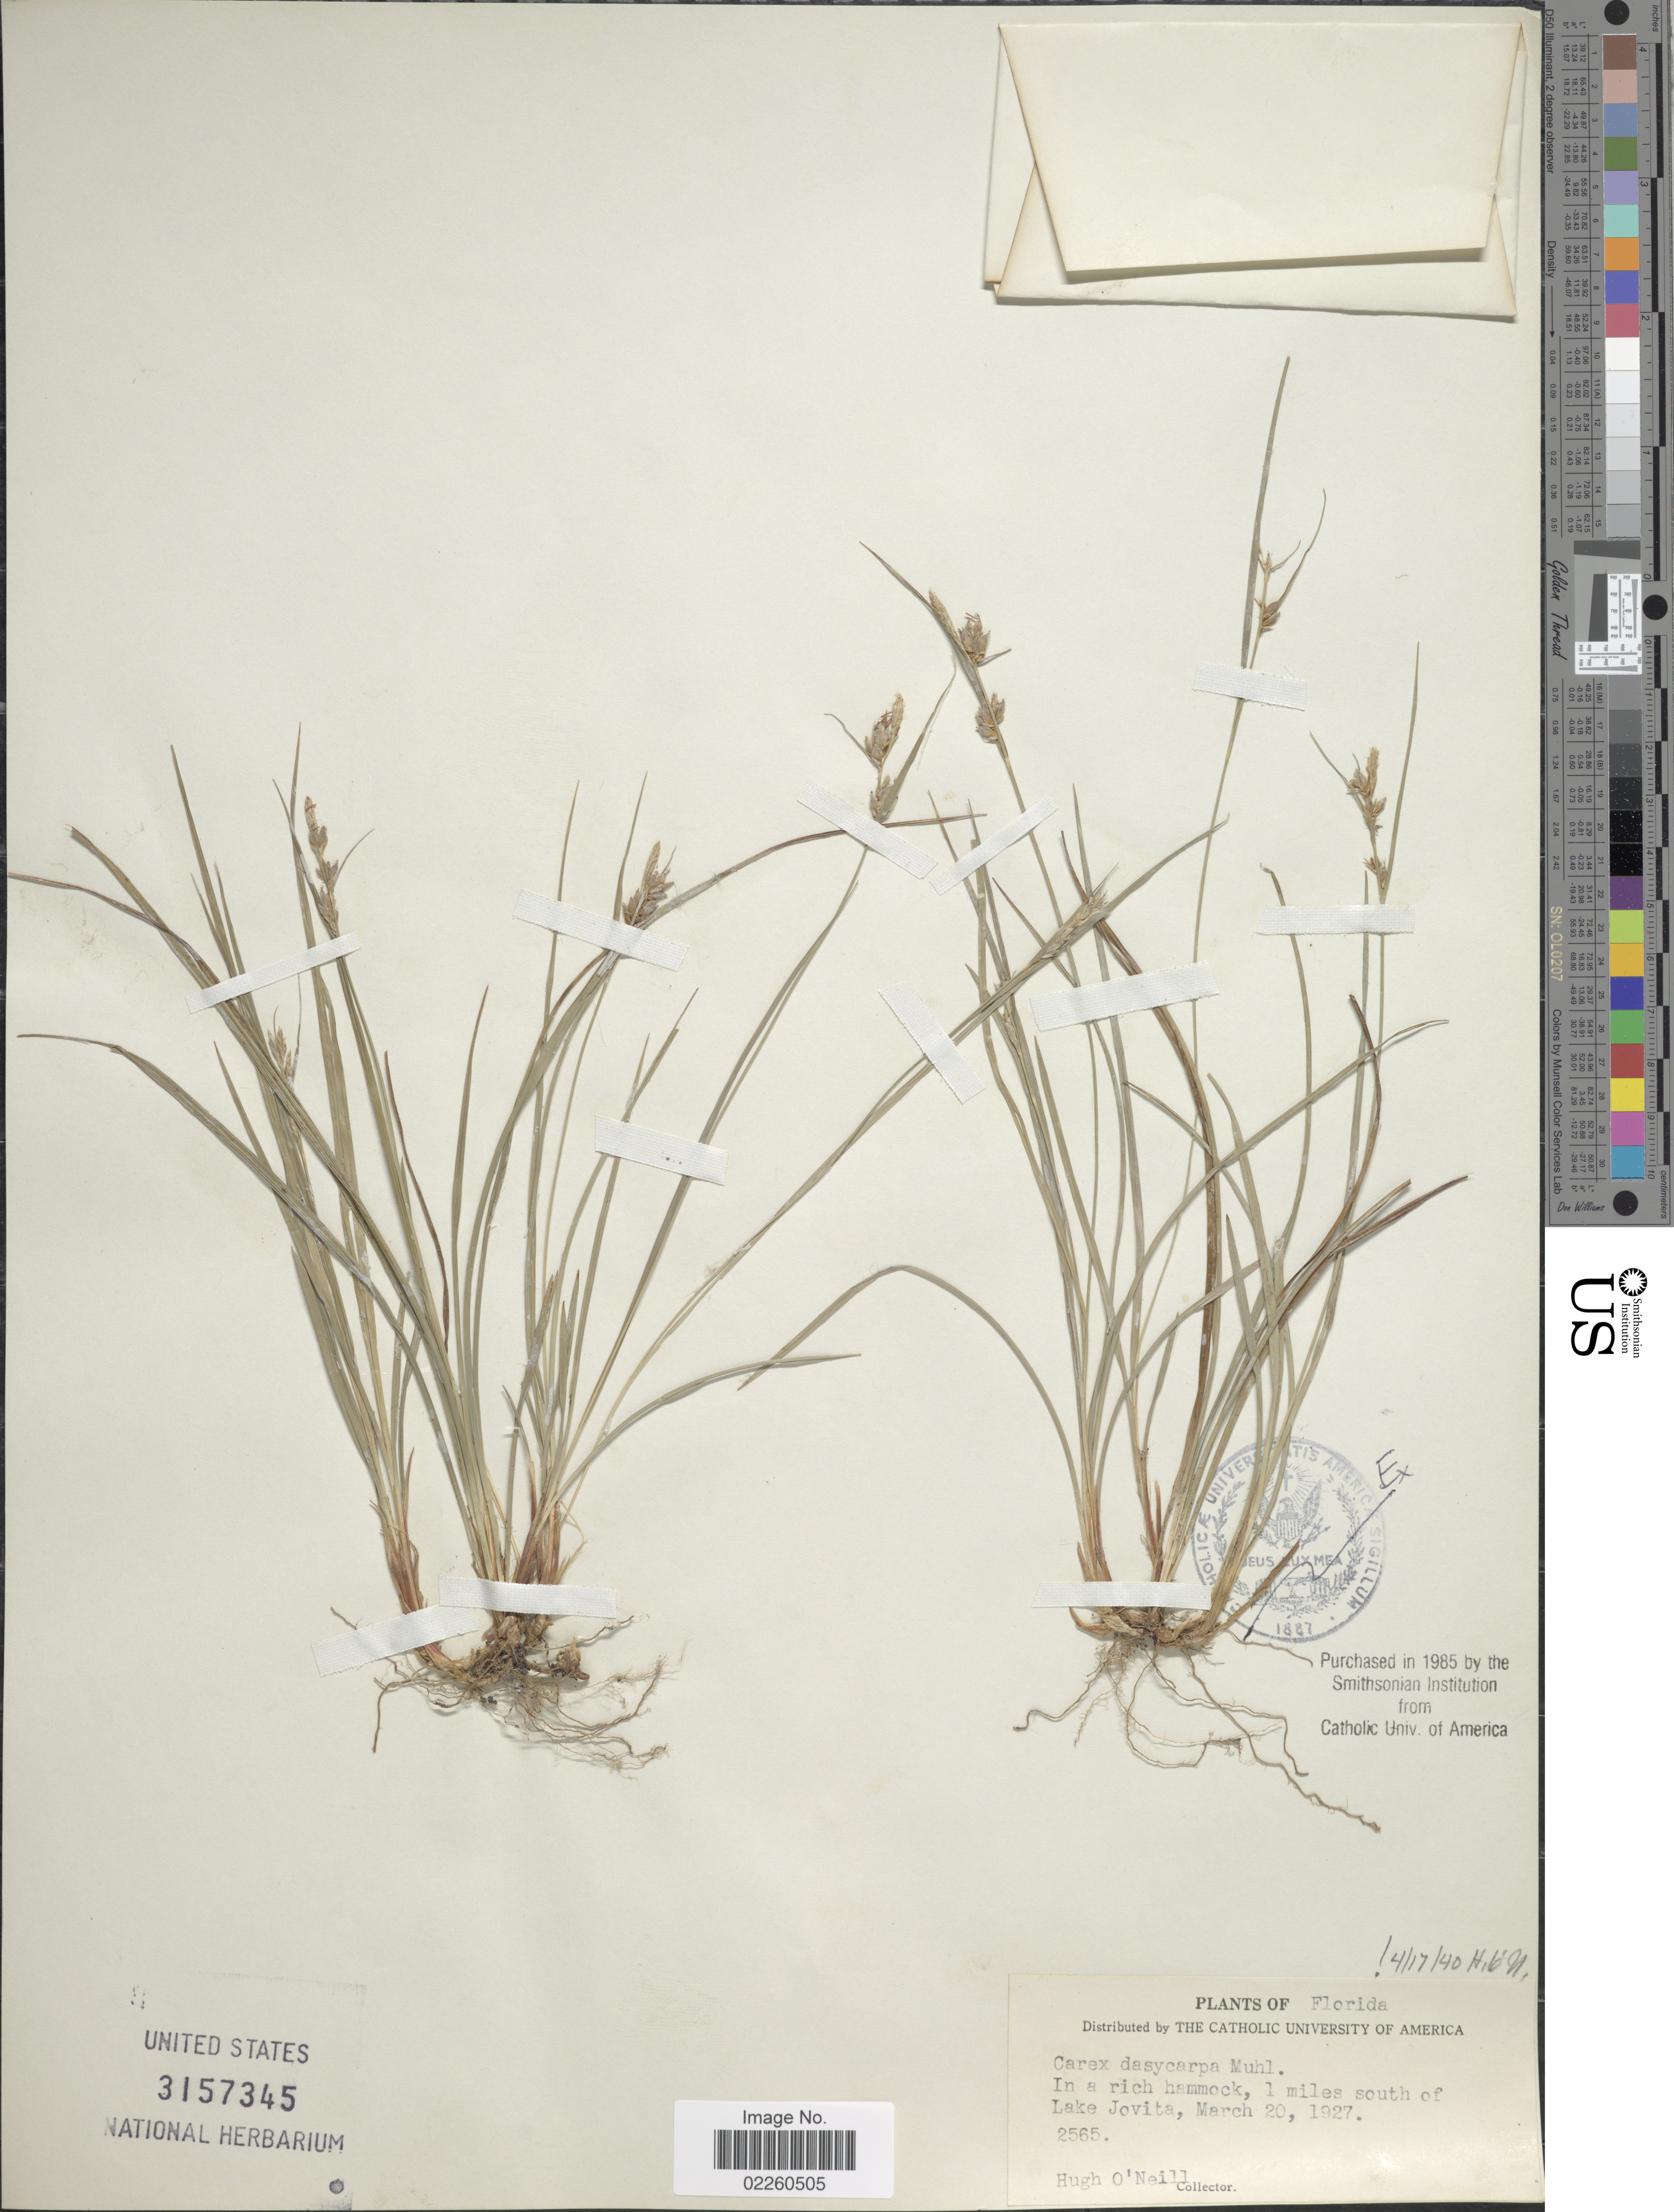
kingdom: Plantae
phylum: Tracheophyta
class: Liliopsida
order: Poales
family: Cyperaceae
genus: Carex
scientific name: Carex dasycarpa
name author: Muhl.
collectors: H. O'Neill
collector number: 2565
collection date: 1927-03-20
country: United States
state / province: Florida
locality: In a rich hammock, 1 miles south of Lake Jovita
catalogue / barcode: US 3157345